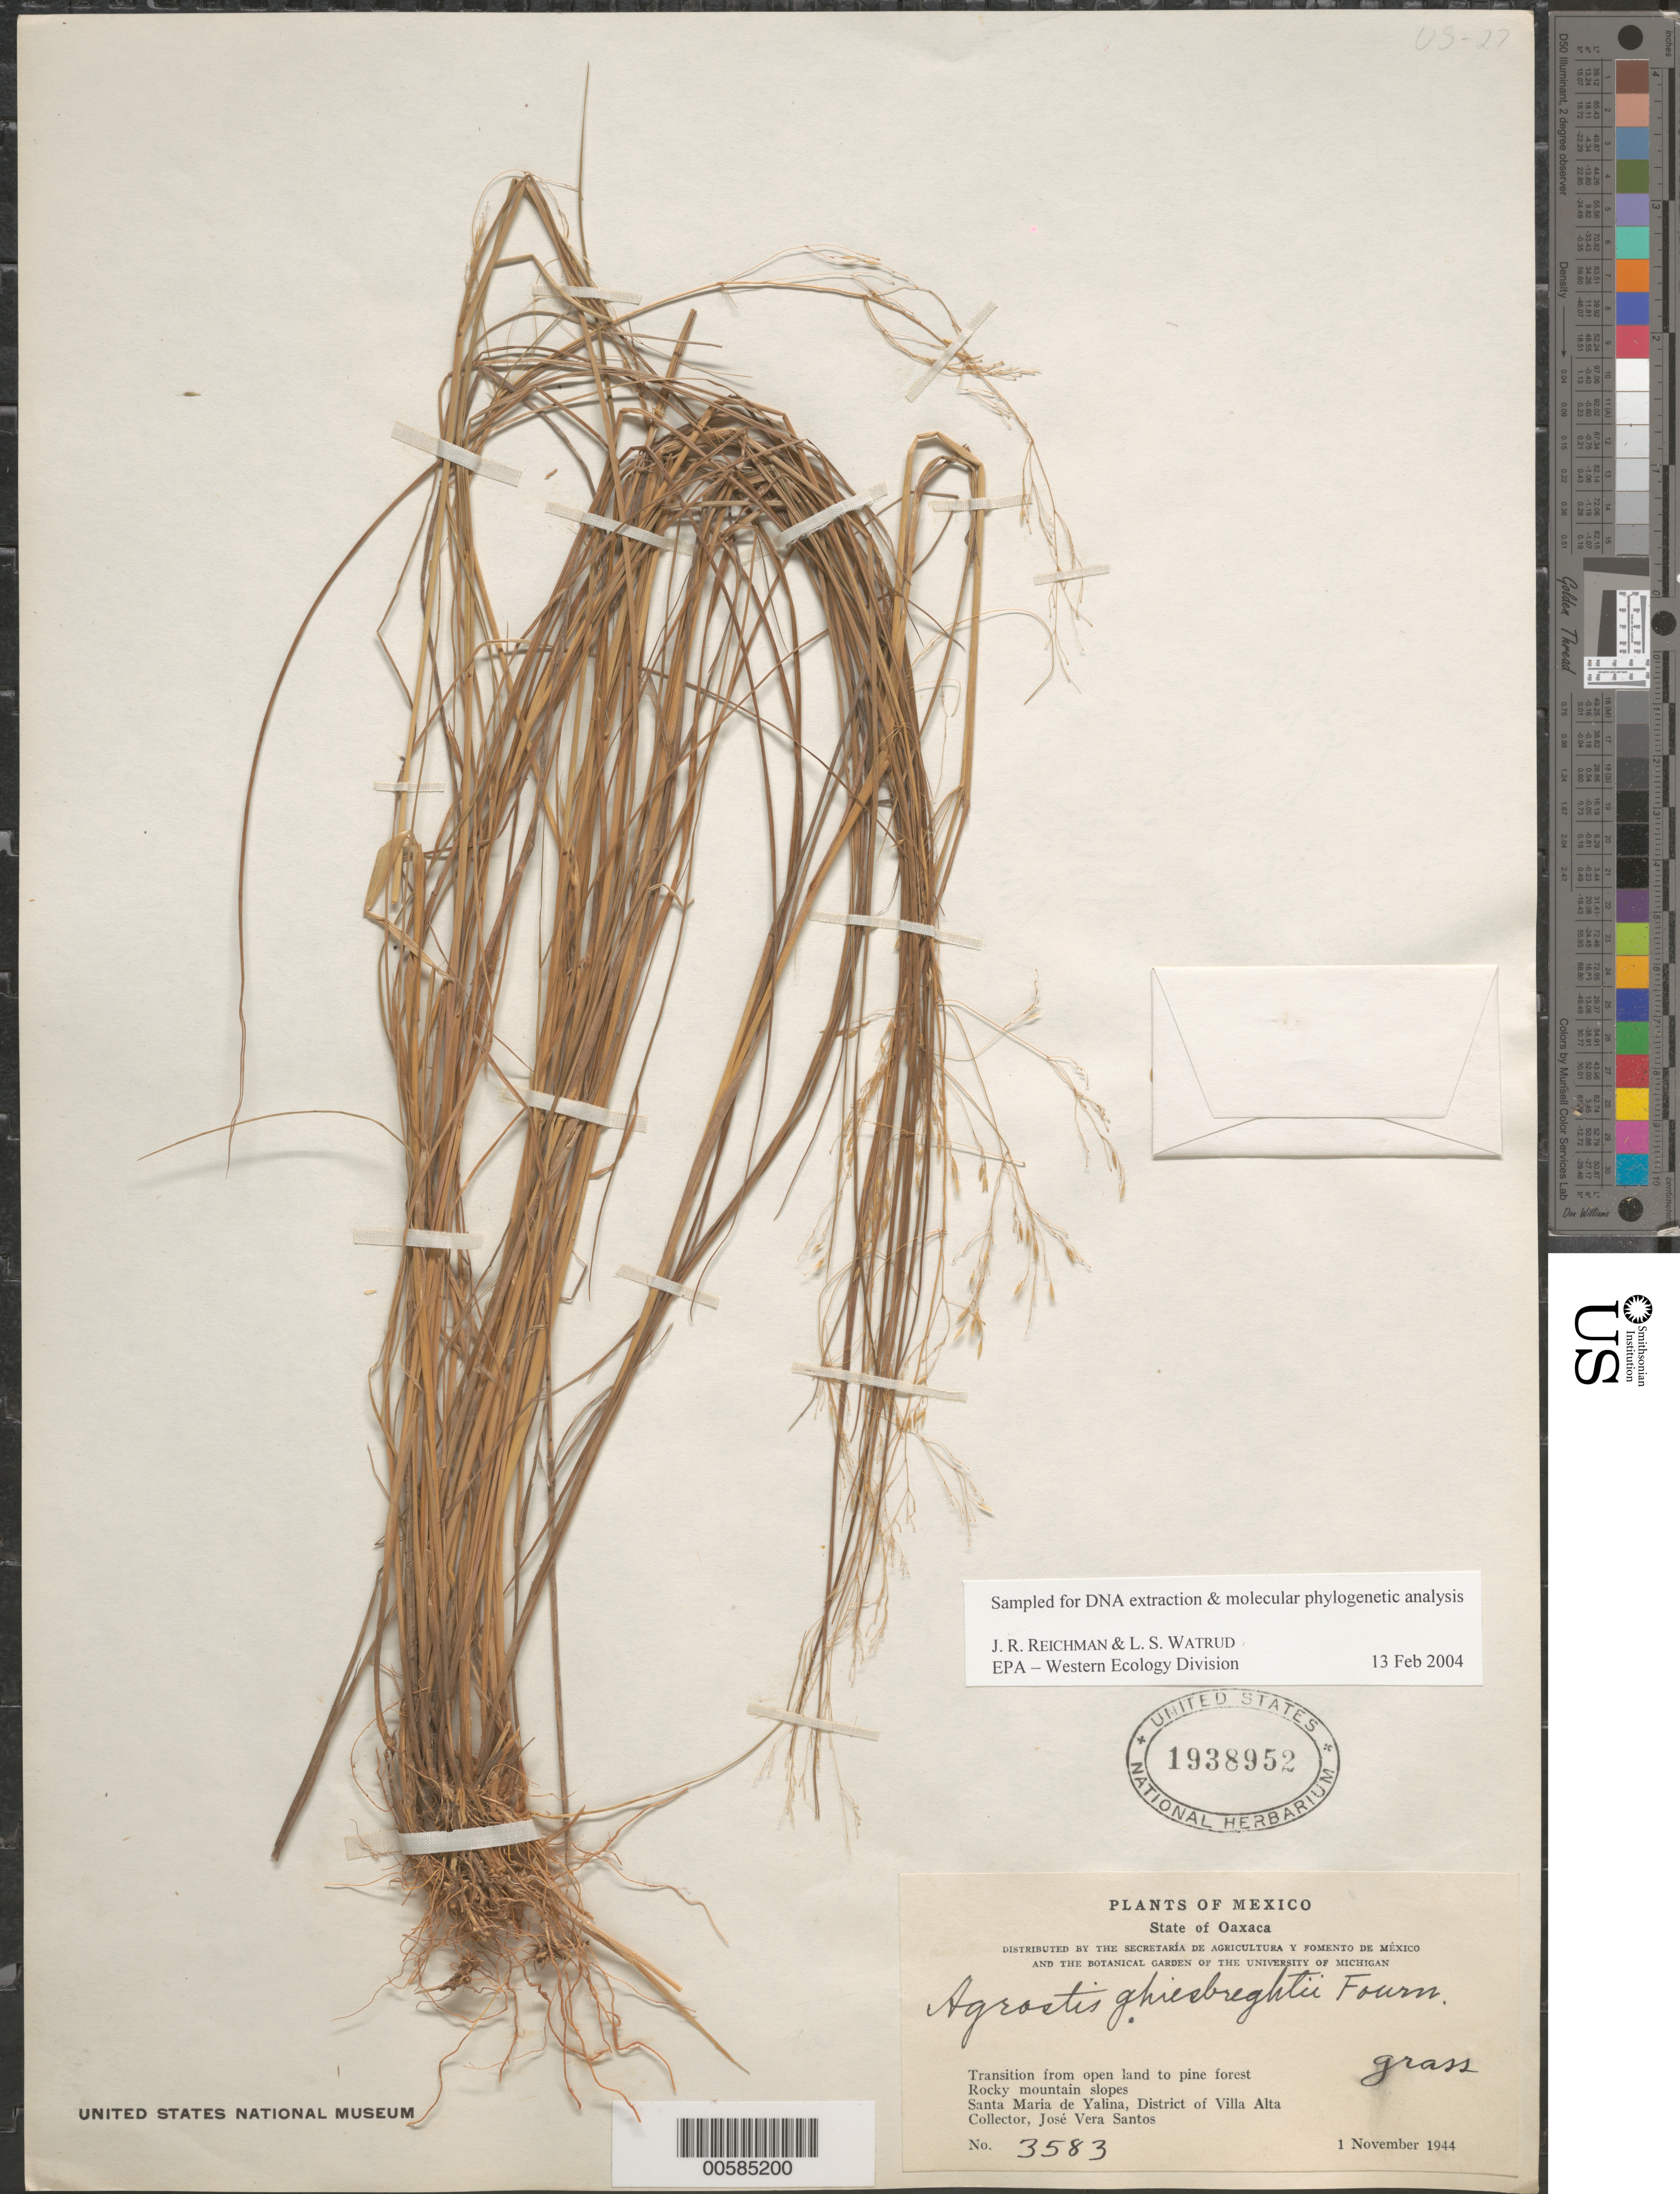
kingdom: Plantae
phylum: Tracheophyta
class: Liliopsida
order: Poales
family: Poaceae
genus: Agrostis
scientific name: Agrostis ghiesbreghtii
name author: E. Fourn.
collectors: J. V. Santos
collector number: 3583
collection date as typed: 1 Nov 1944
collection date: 1944-11-01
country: Mexico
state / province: Oaxaca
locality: Santa Maria de Yalina, Dist of Villa Alta.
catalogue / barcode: US 1938952